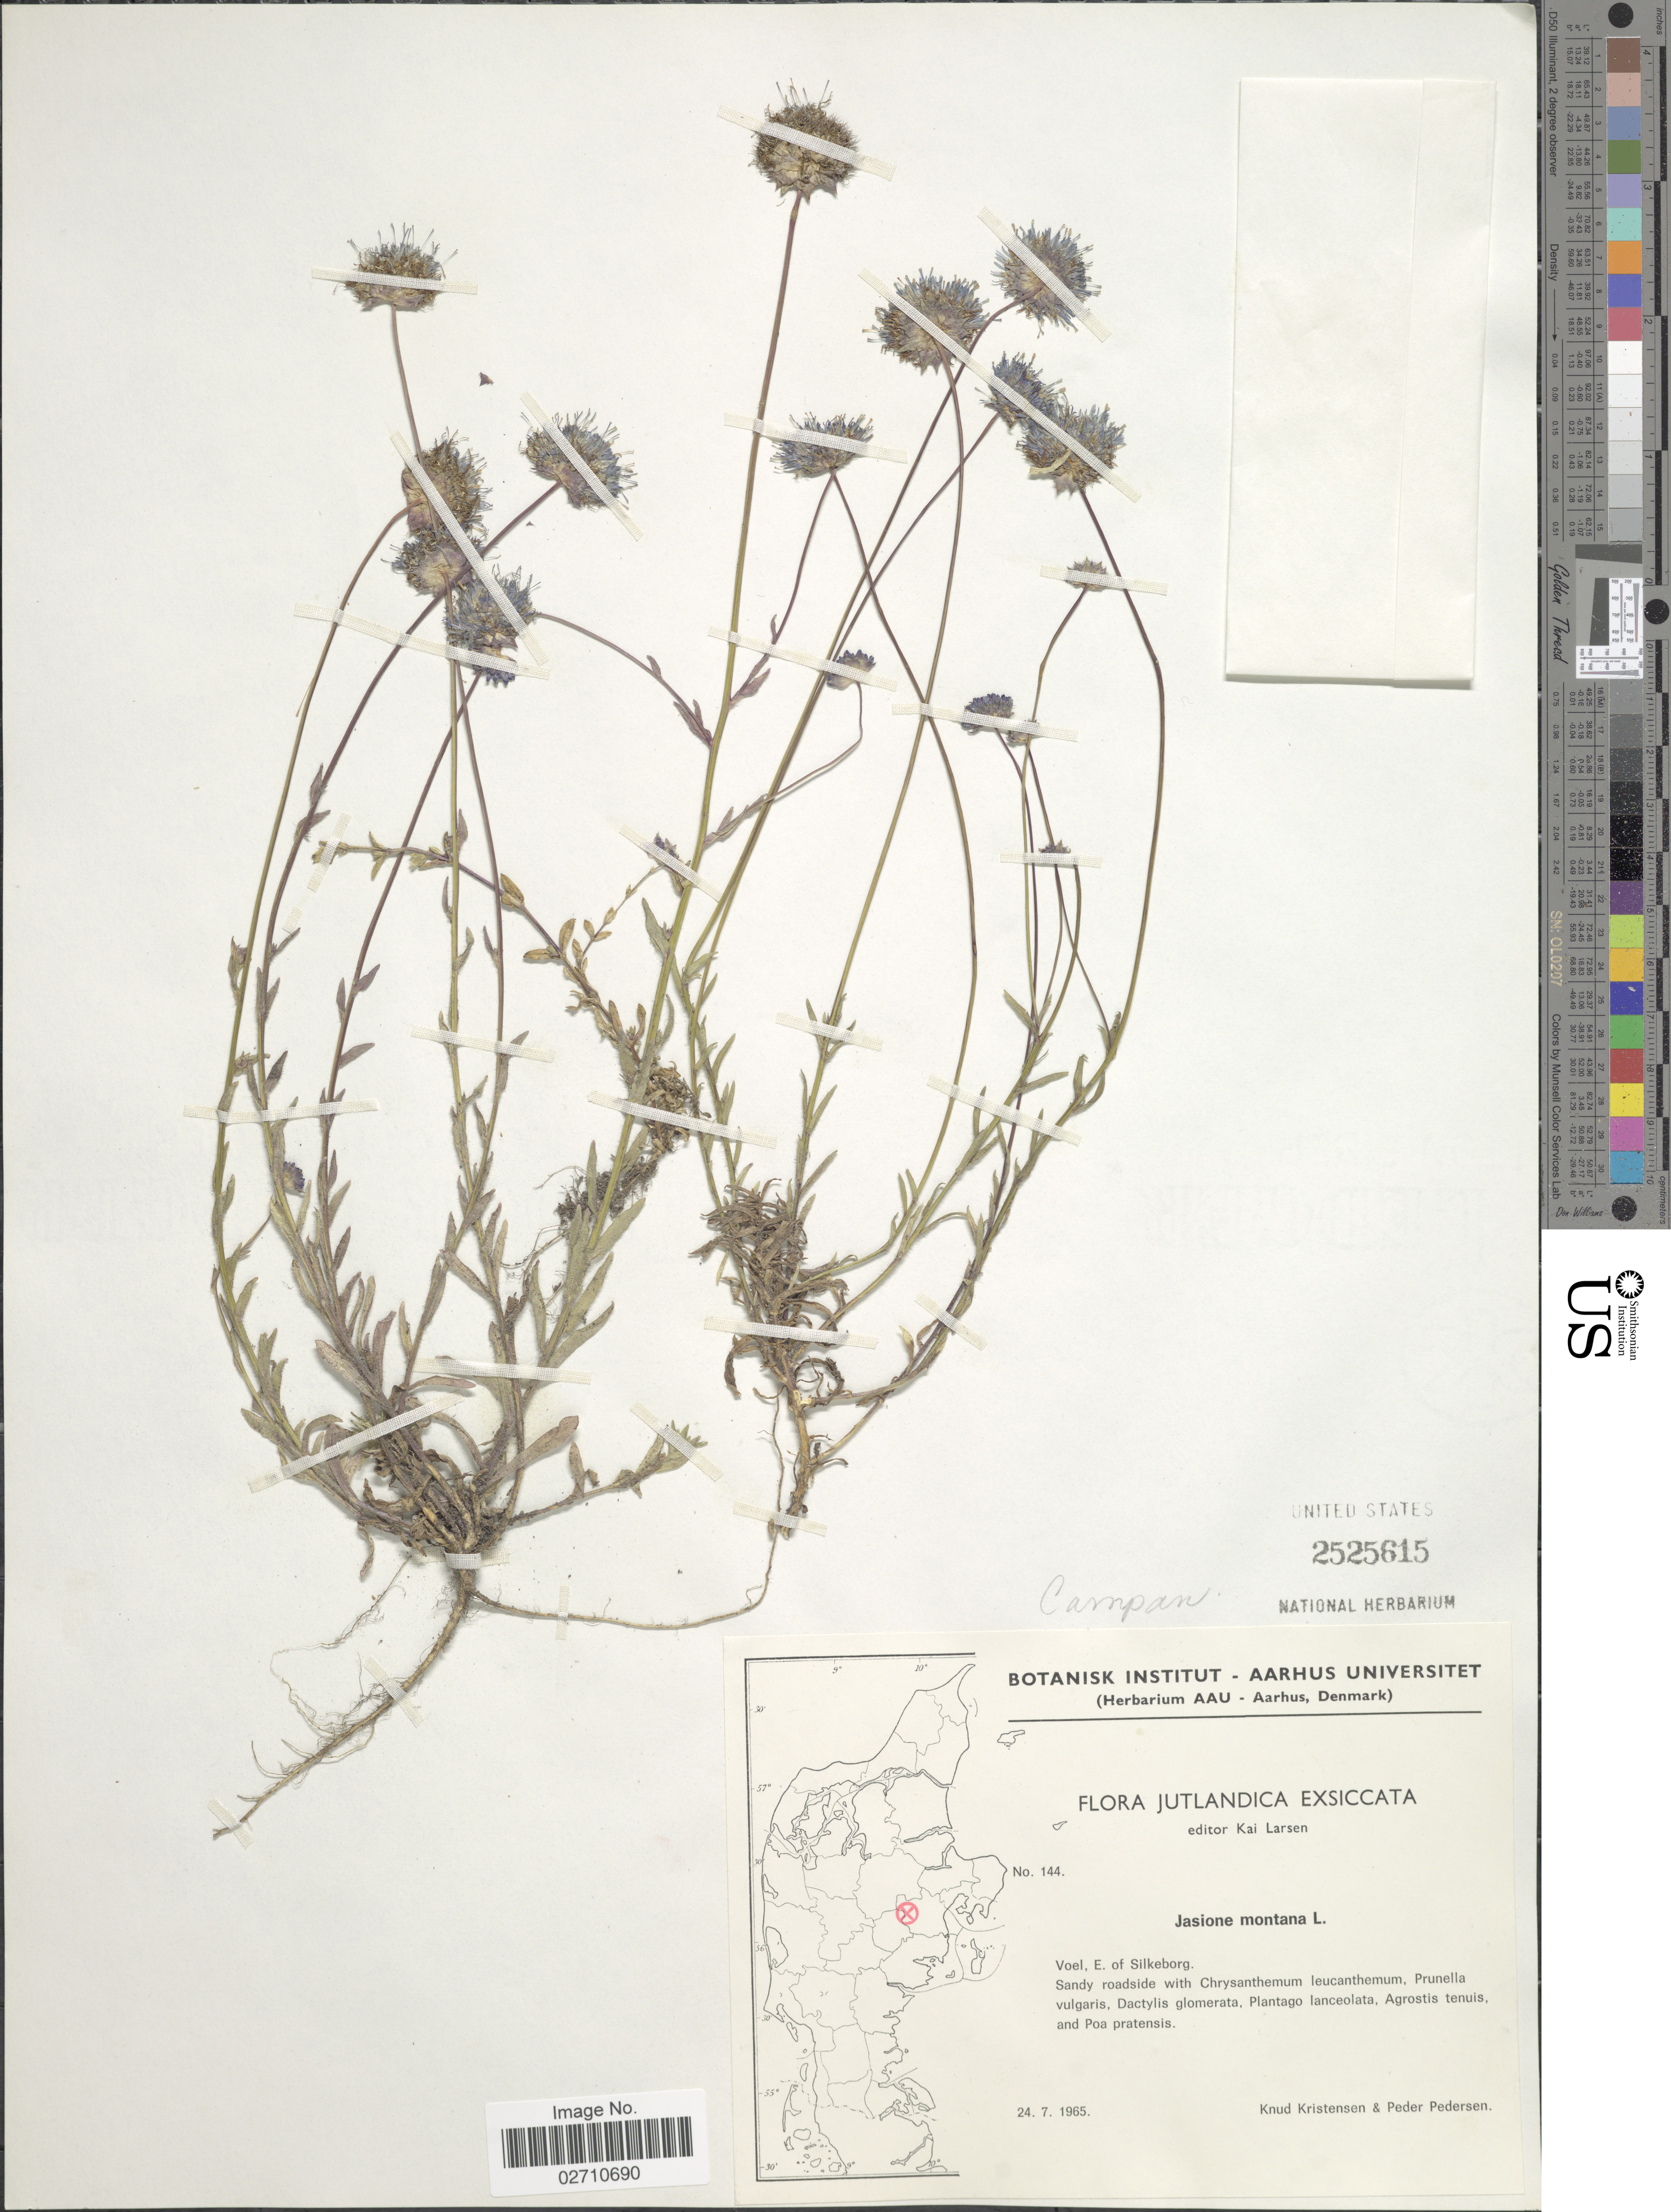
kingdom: Plantae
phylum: Tracheophyta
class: Magnoliopsida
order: Asterales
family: Campanulaceae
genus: Jasione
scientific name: Jasione montana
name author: L.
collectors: K. Kristensen & P. Pedersen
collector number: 144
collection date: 1965-07-24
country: Denmark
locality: Jutlandica, Voel, E. of Silkeborg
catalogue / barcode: US 2525615